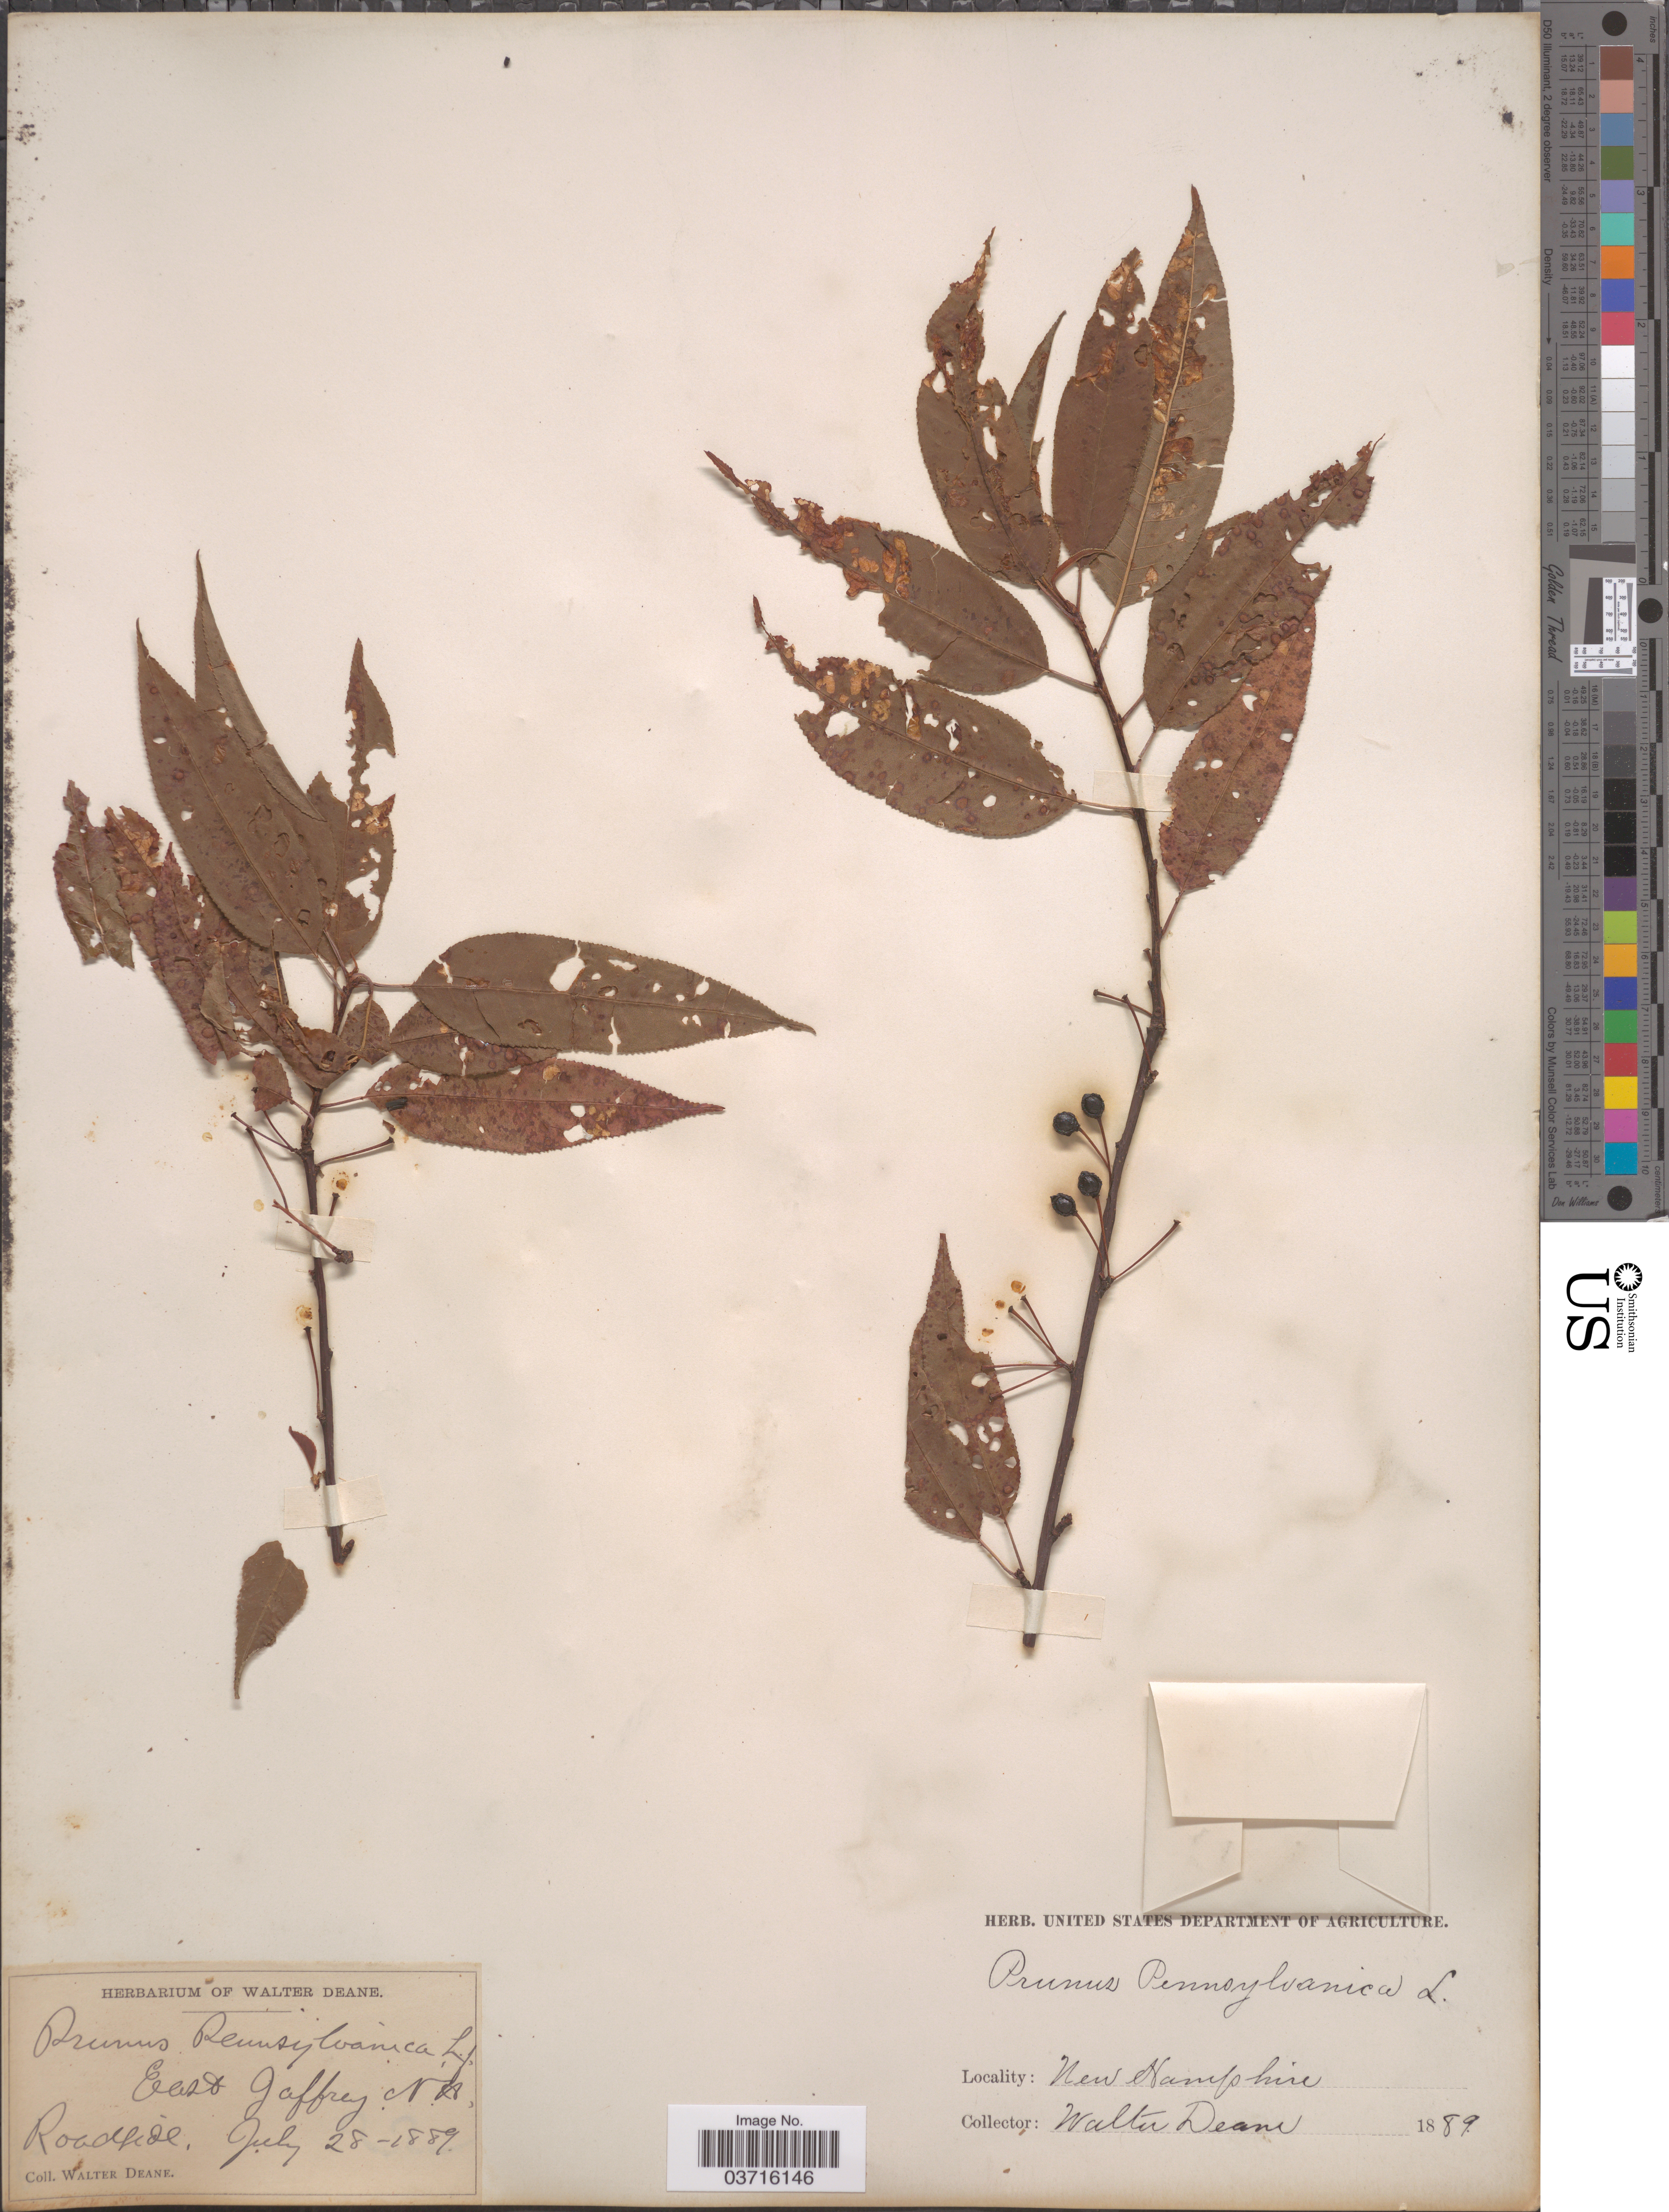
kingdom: Plantae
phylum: Tracheophyta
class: Magnoliopsida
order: Rosales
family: Rosaceae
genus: Prunus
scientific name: Prunus pensylvanica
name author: L. f.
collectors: W. Dean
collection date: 1889-07-28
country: United States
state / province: New Hampshire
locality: East Jaffrey, Roadside.